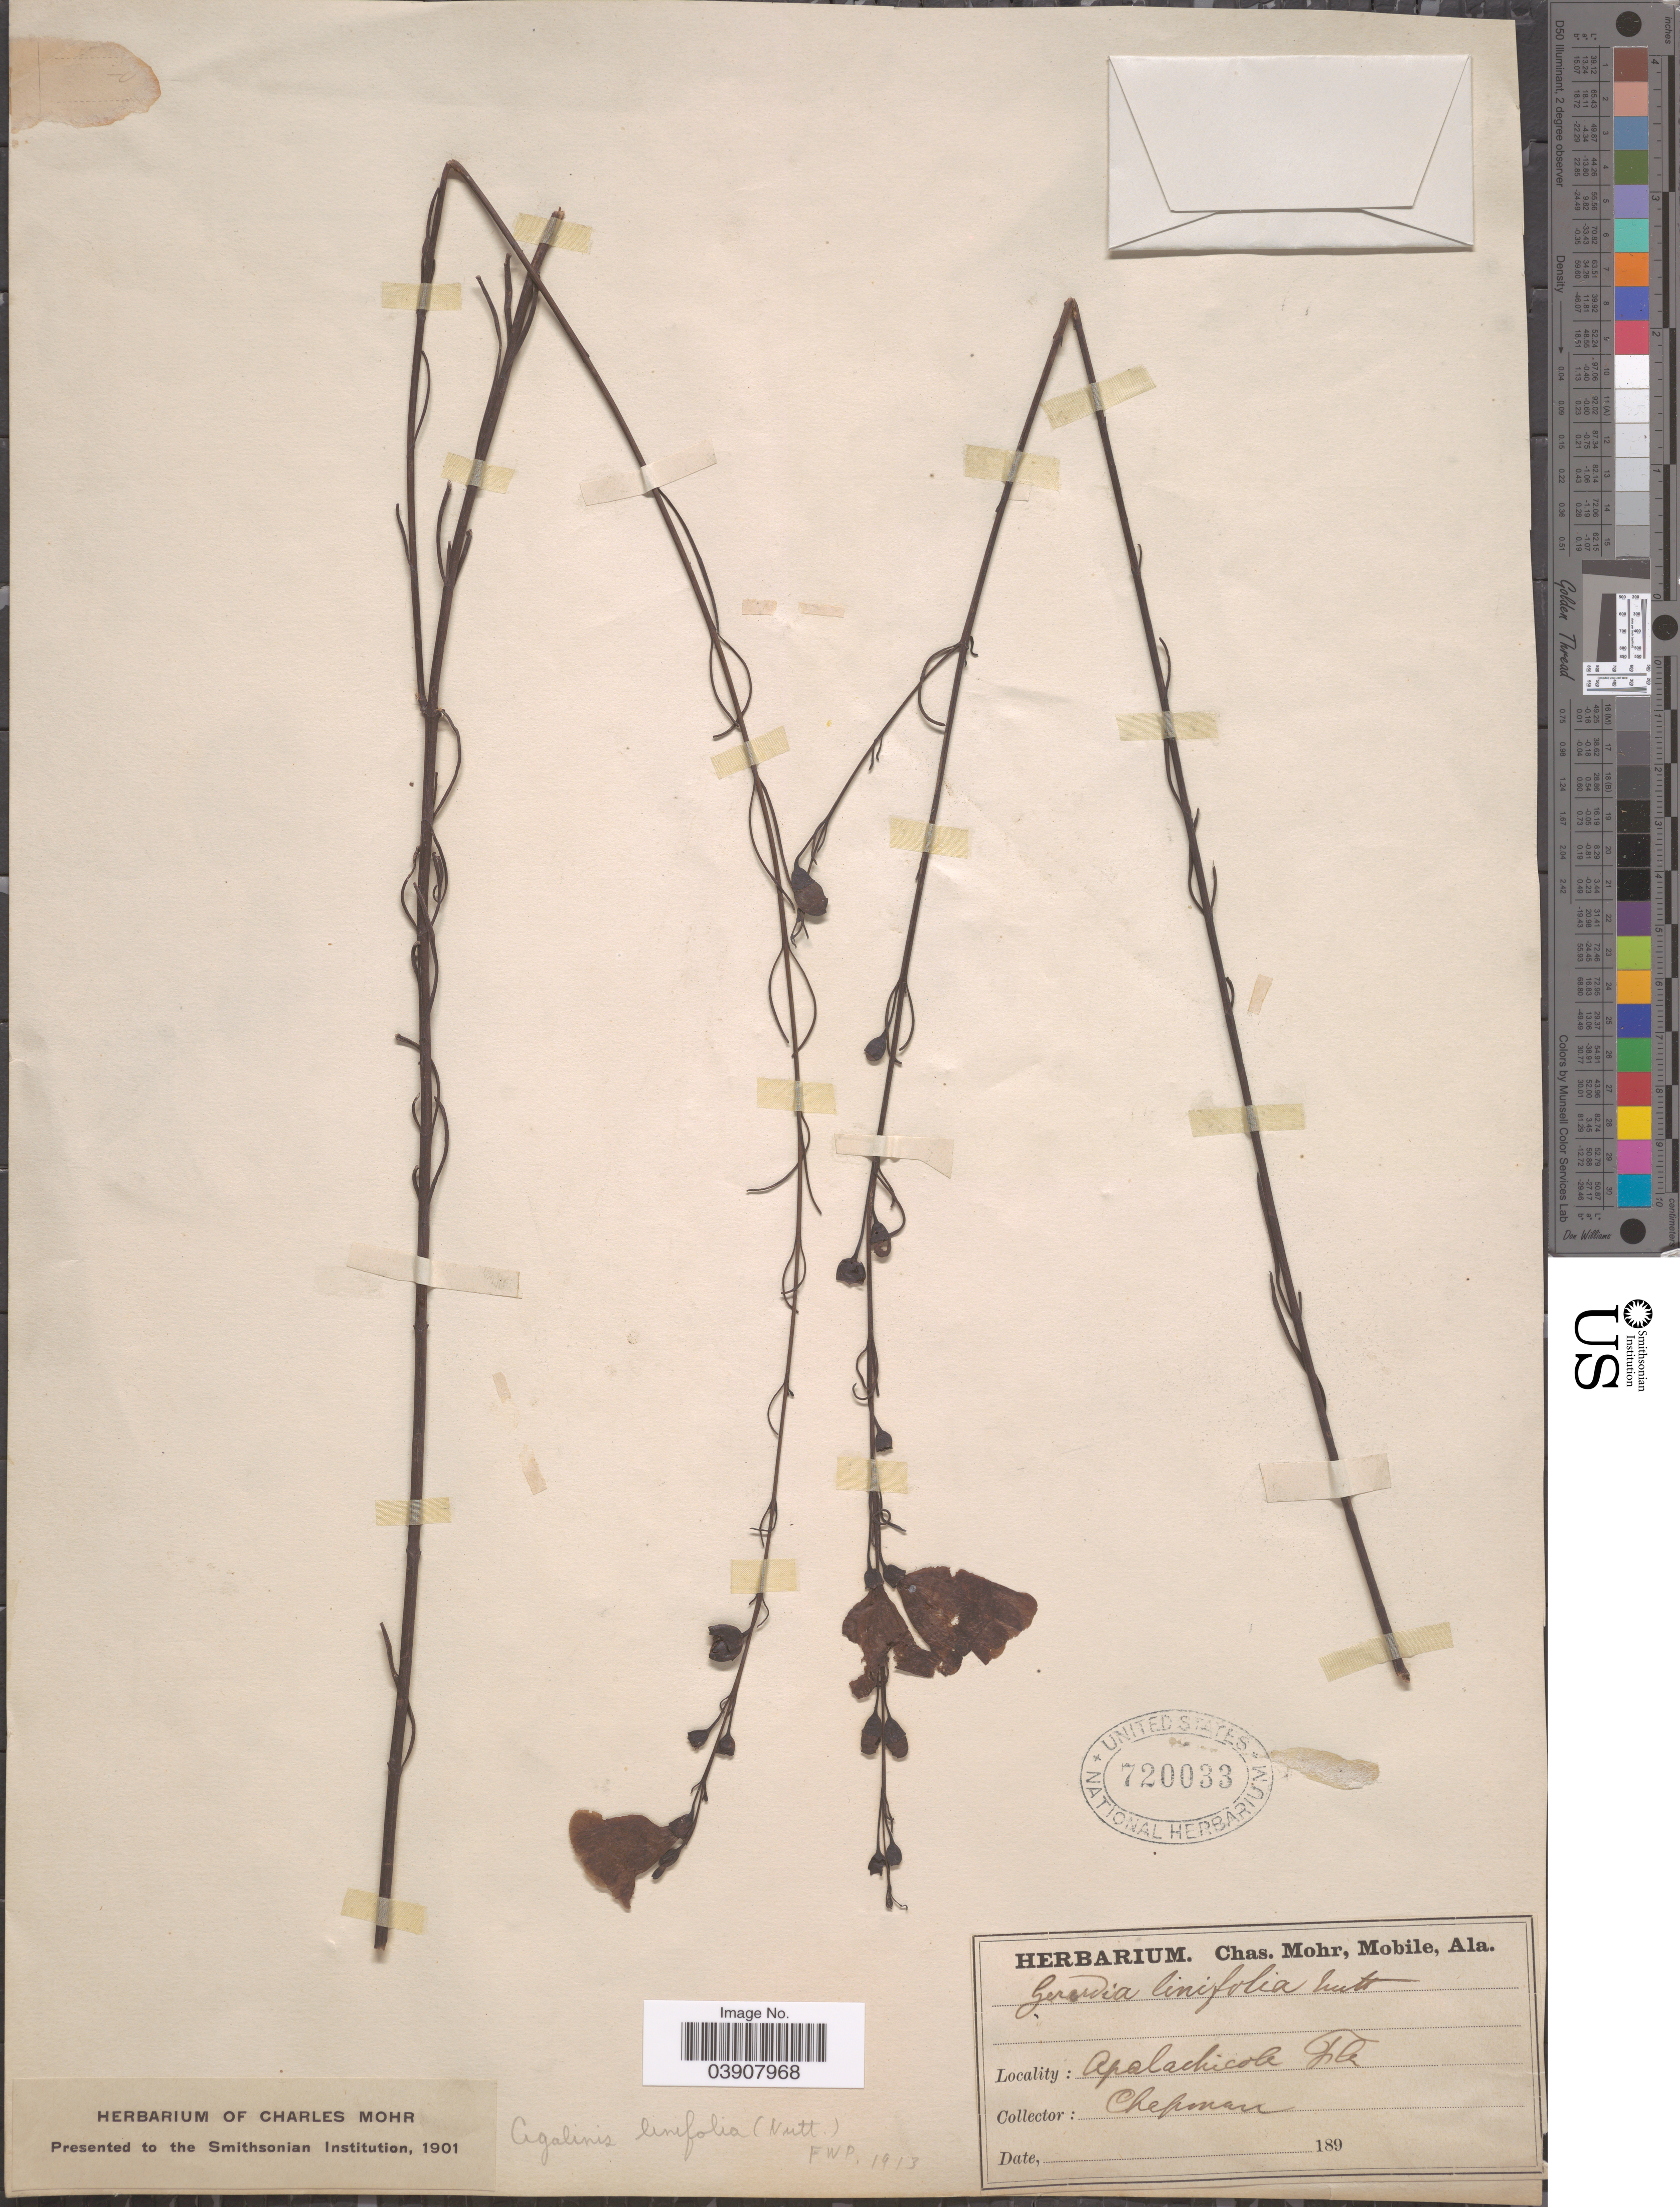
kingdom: Plantae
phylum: Tracheophyta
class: Magnoliopsida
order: Lamiales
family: Orobanchaceae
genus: Agalinis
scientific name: Agalinis linifolia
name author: (Nutt.) Britton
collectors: A. Chapman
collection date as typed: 189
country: United States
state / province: Florida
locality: Apalachicole.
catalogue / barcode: US 720033